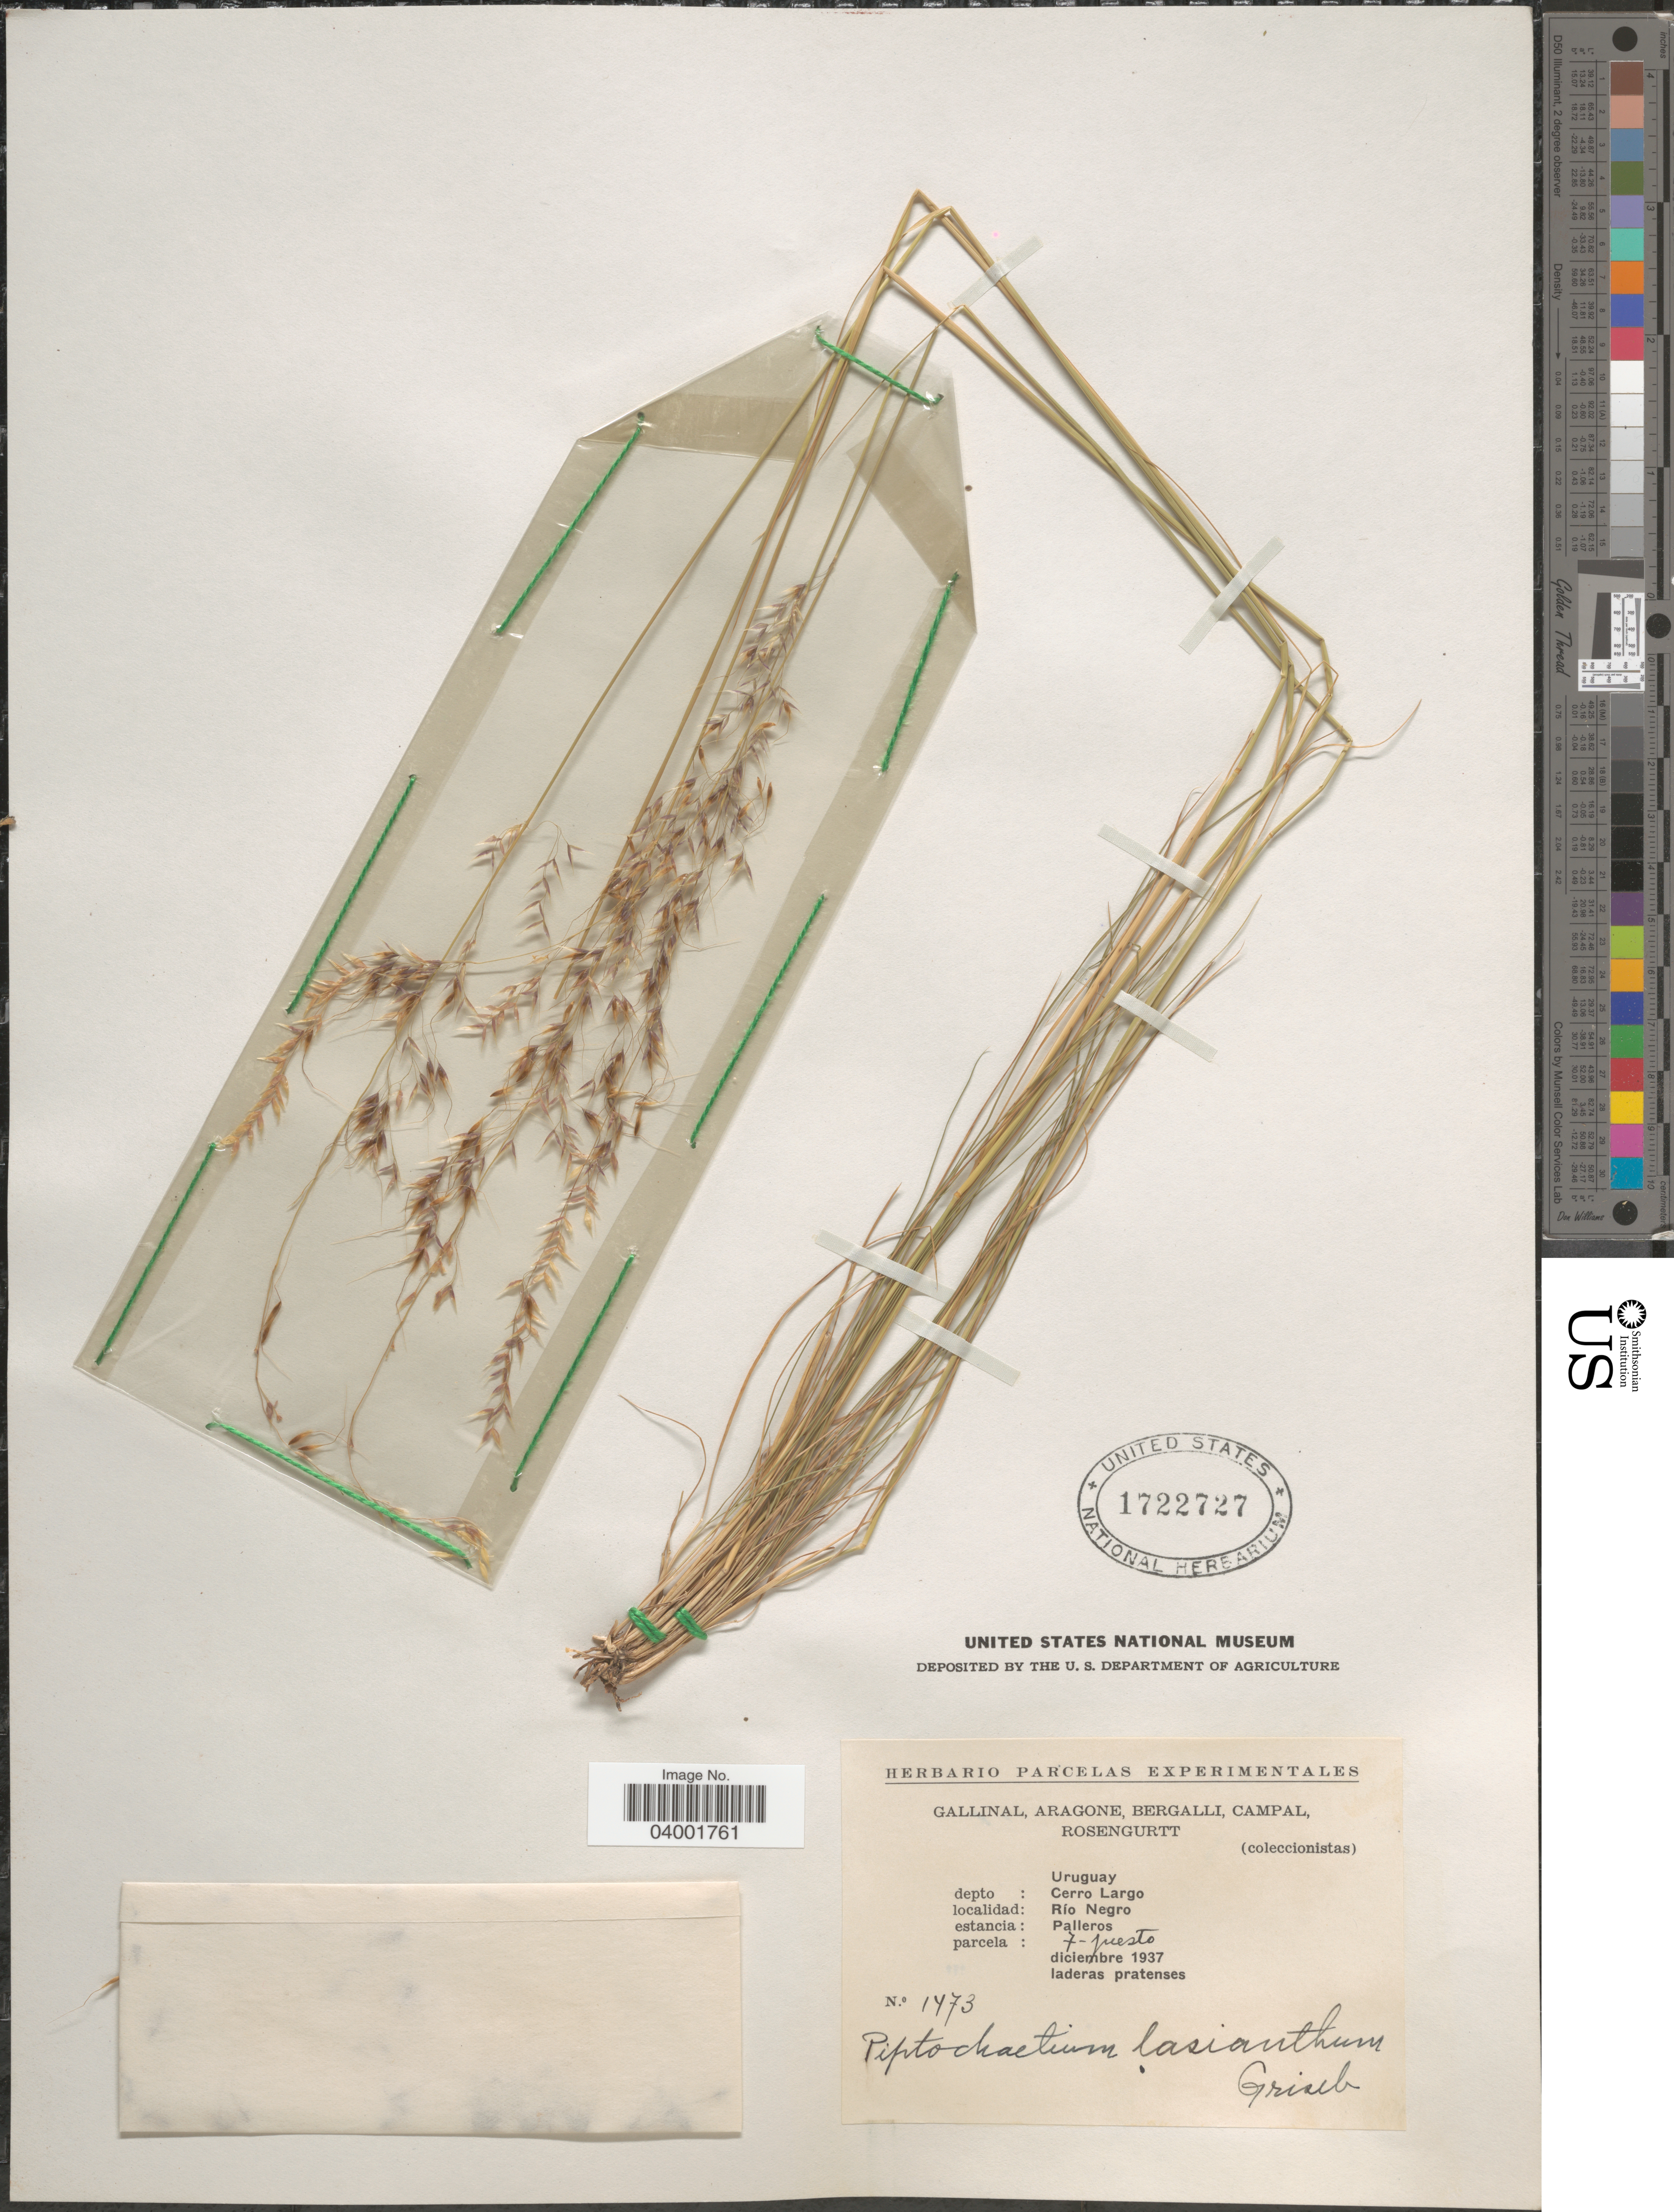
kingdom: Plantae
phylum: Tracheophyta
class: Liliopsida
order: Poales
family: Poaceae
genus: Piptochaetium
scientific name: Piptochaetium lasianthum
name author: Griseb.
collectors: -. Gallinal, -- Aragone, -- Bergalli, -- Campal & Rosengurtt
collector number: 1473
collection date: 1937-12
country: Uruguay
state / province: Cerro Largo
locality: Depto: Cerro Largo. Río Negro. Estancia: Palleros. Parcela: 7-puesto.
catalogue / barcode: US 1722727